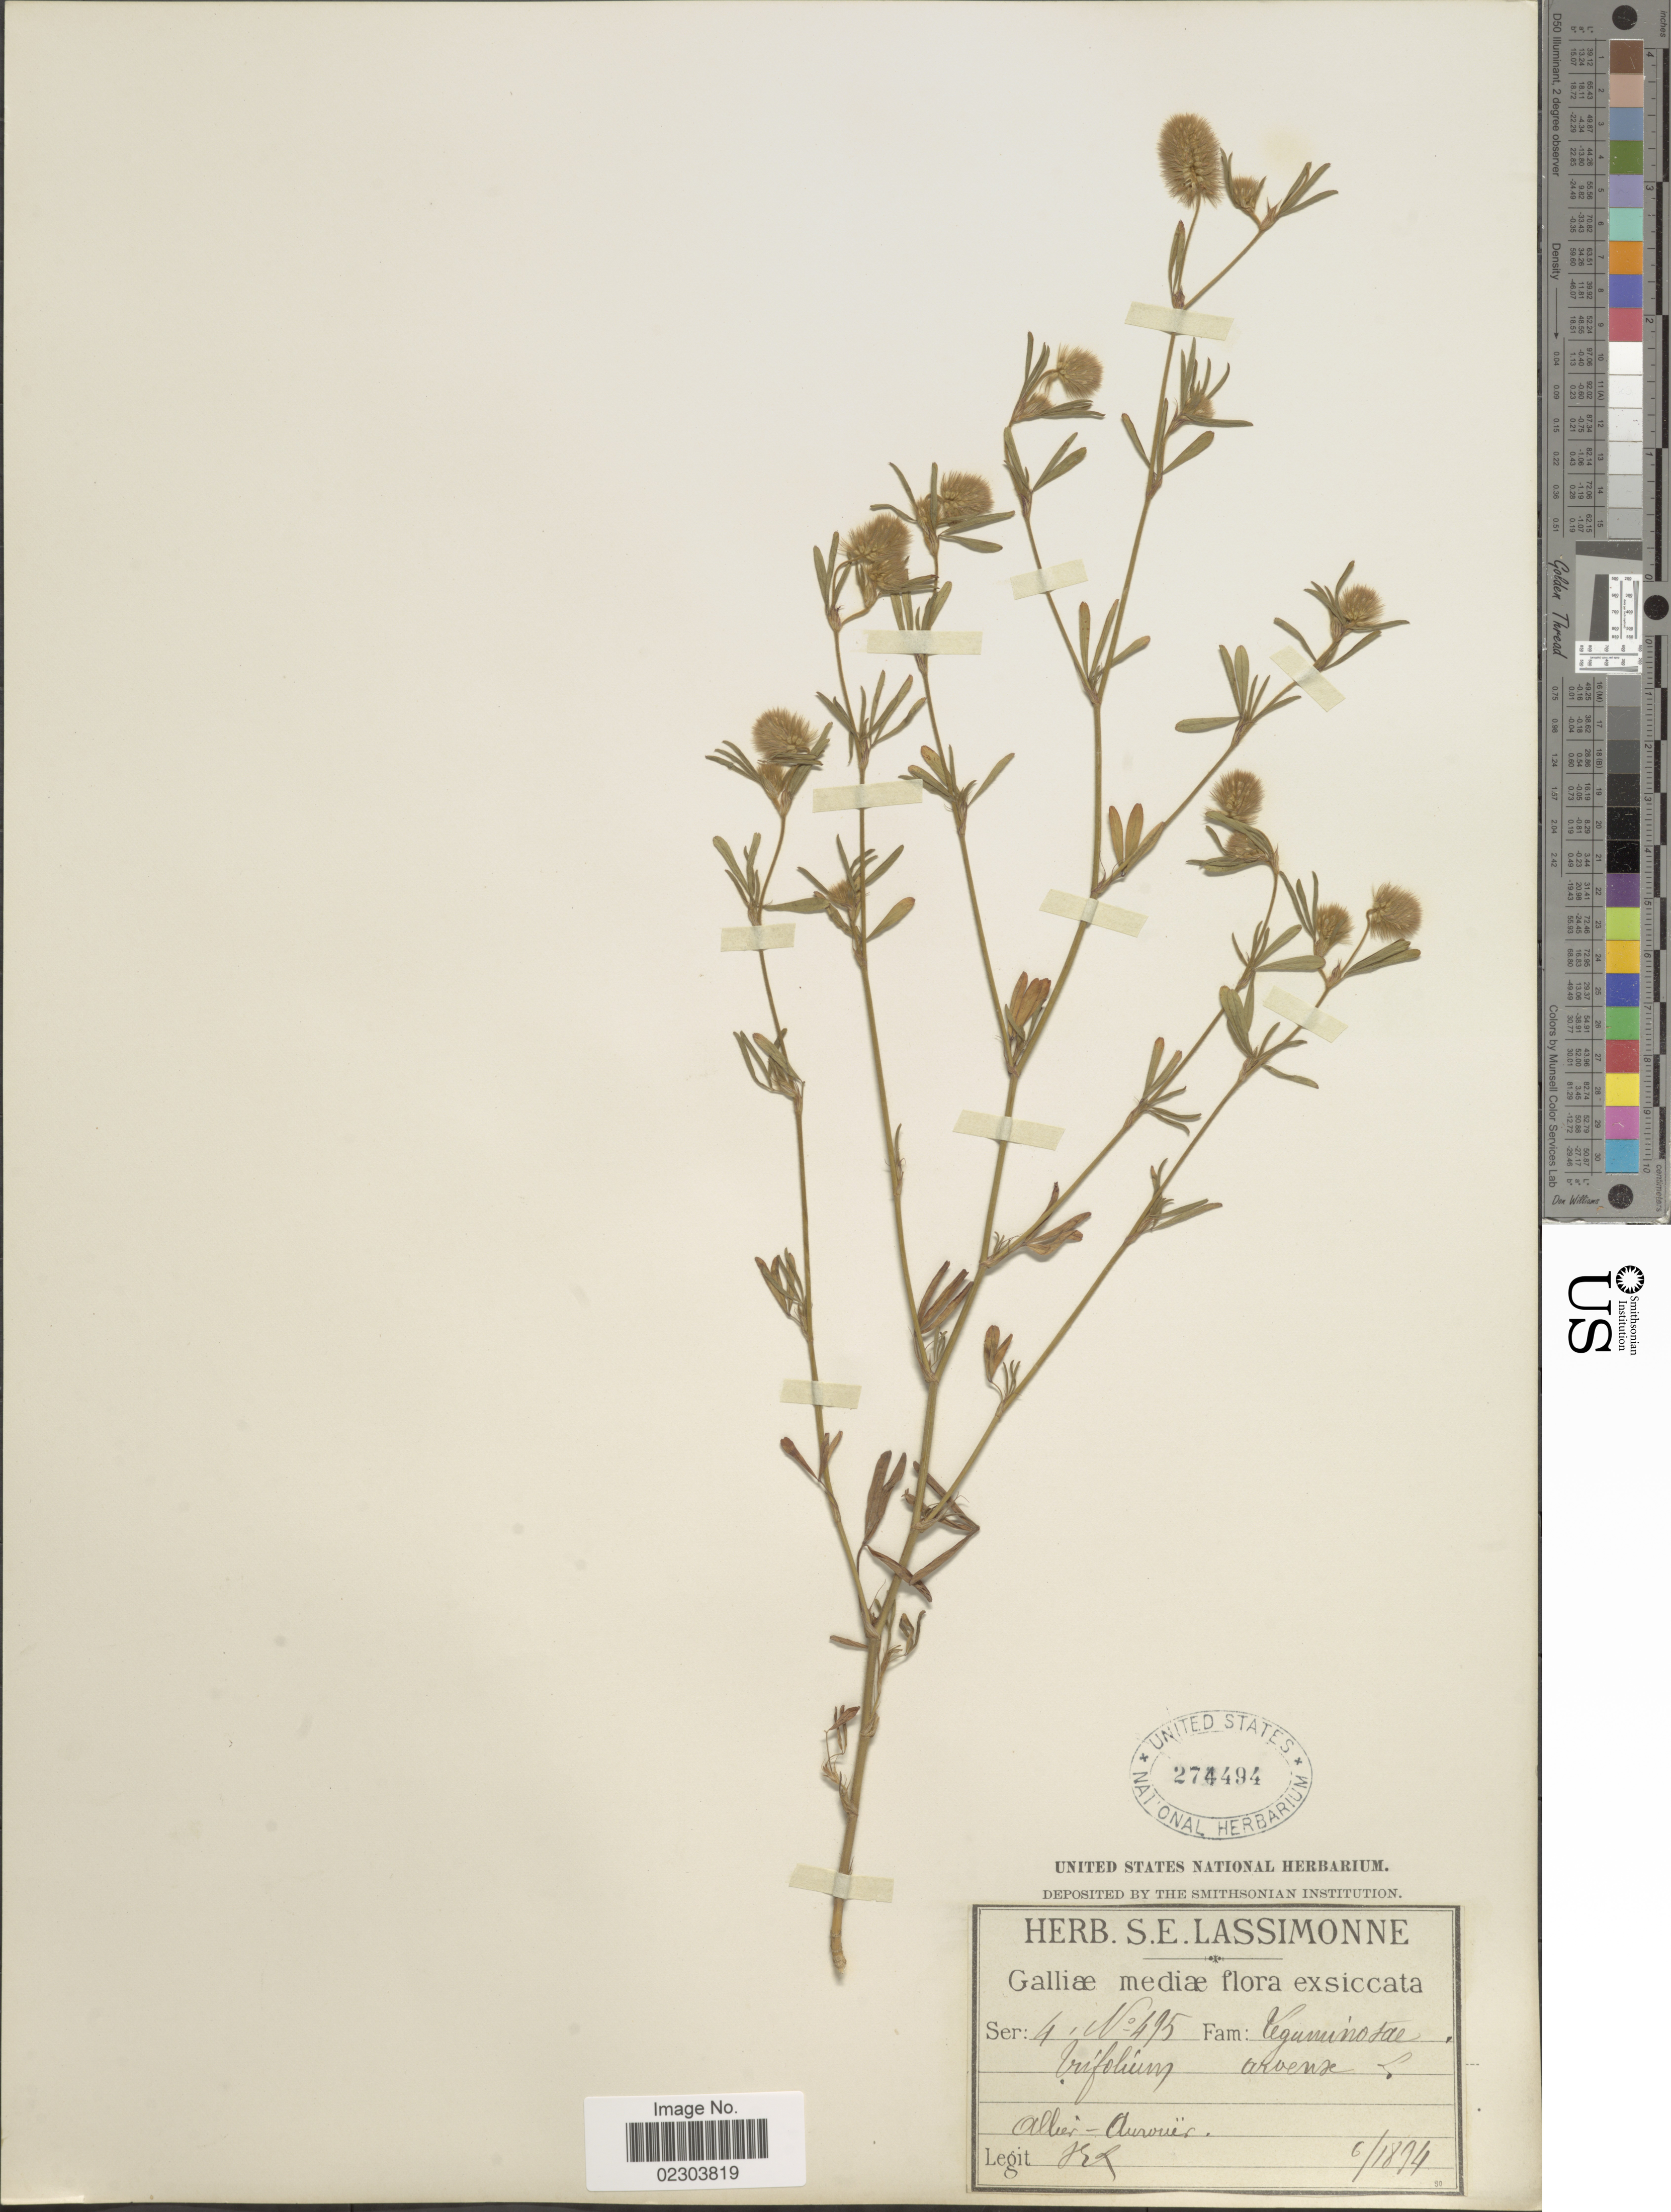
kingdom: Plantae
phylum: Tracheophyta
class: Magnoliopsida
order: Fabales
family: Fabaceae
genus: Trifolium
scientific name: Trifolium arvense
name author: L.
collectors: S. Lassimonne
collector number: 495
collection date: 1894-06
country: France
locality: Allier-Aurvuer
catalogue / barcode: US 274494